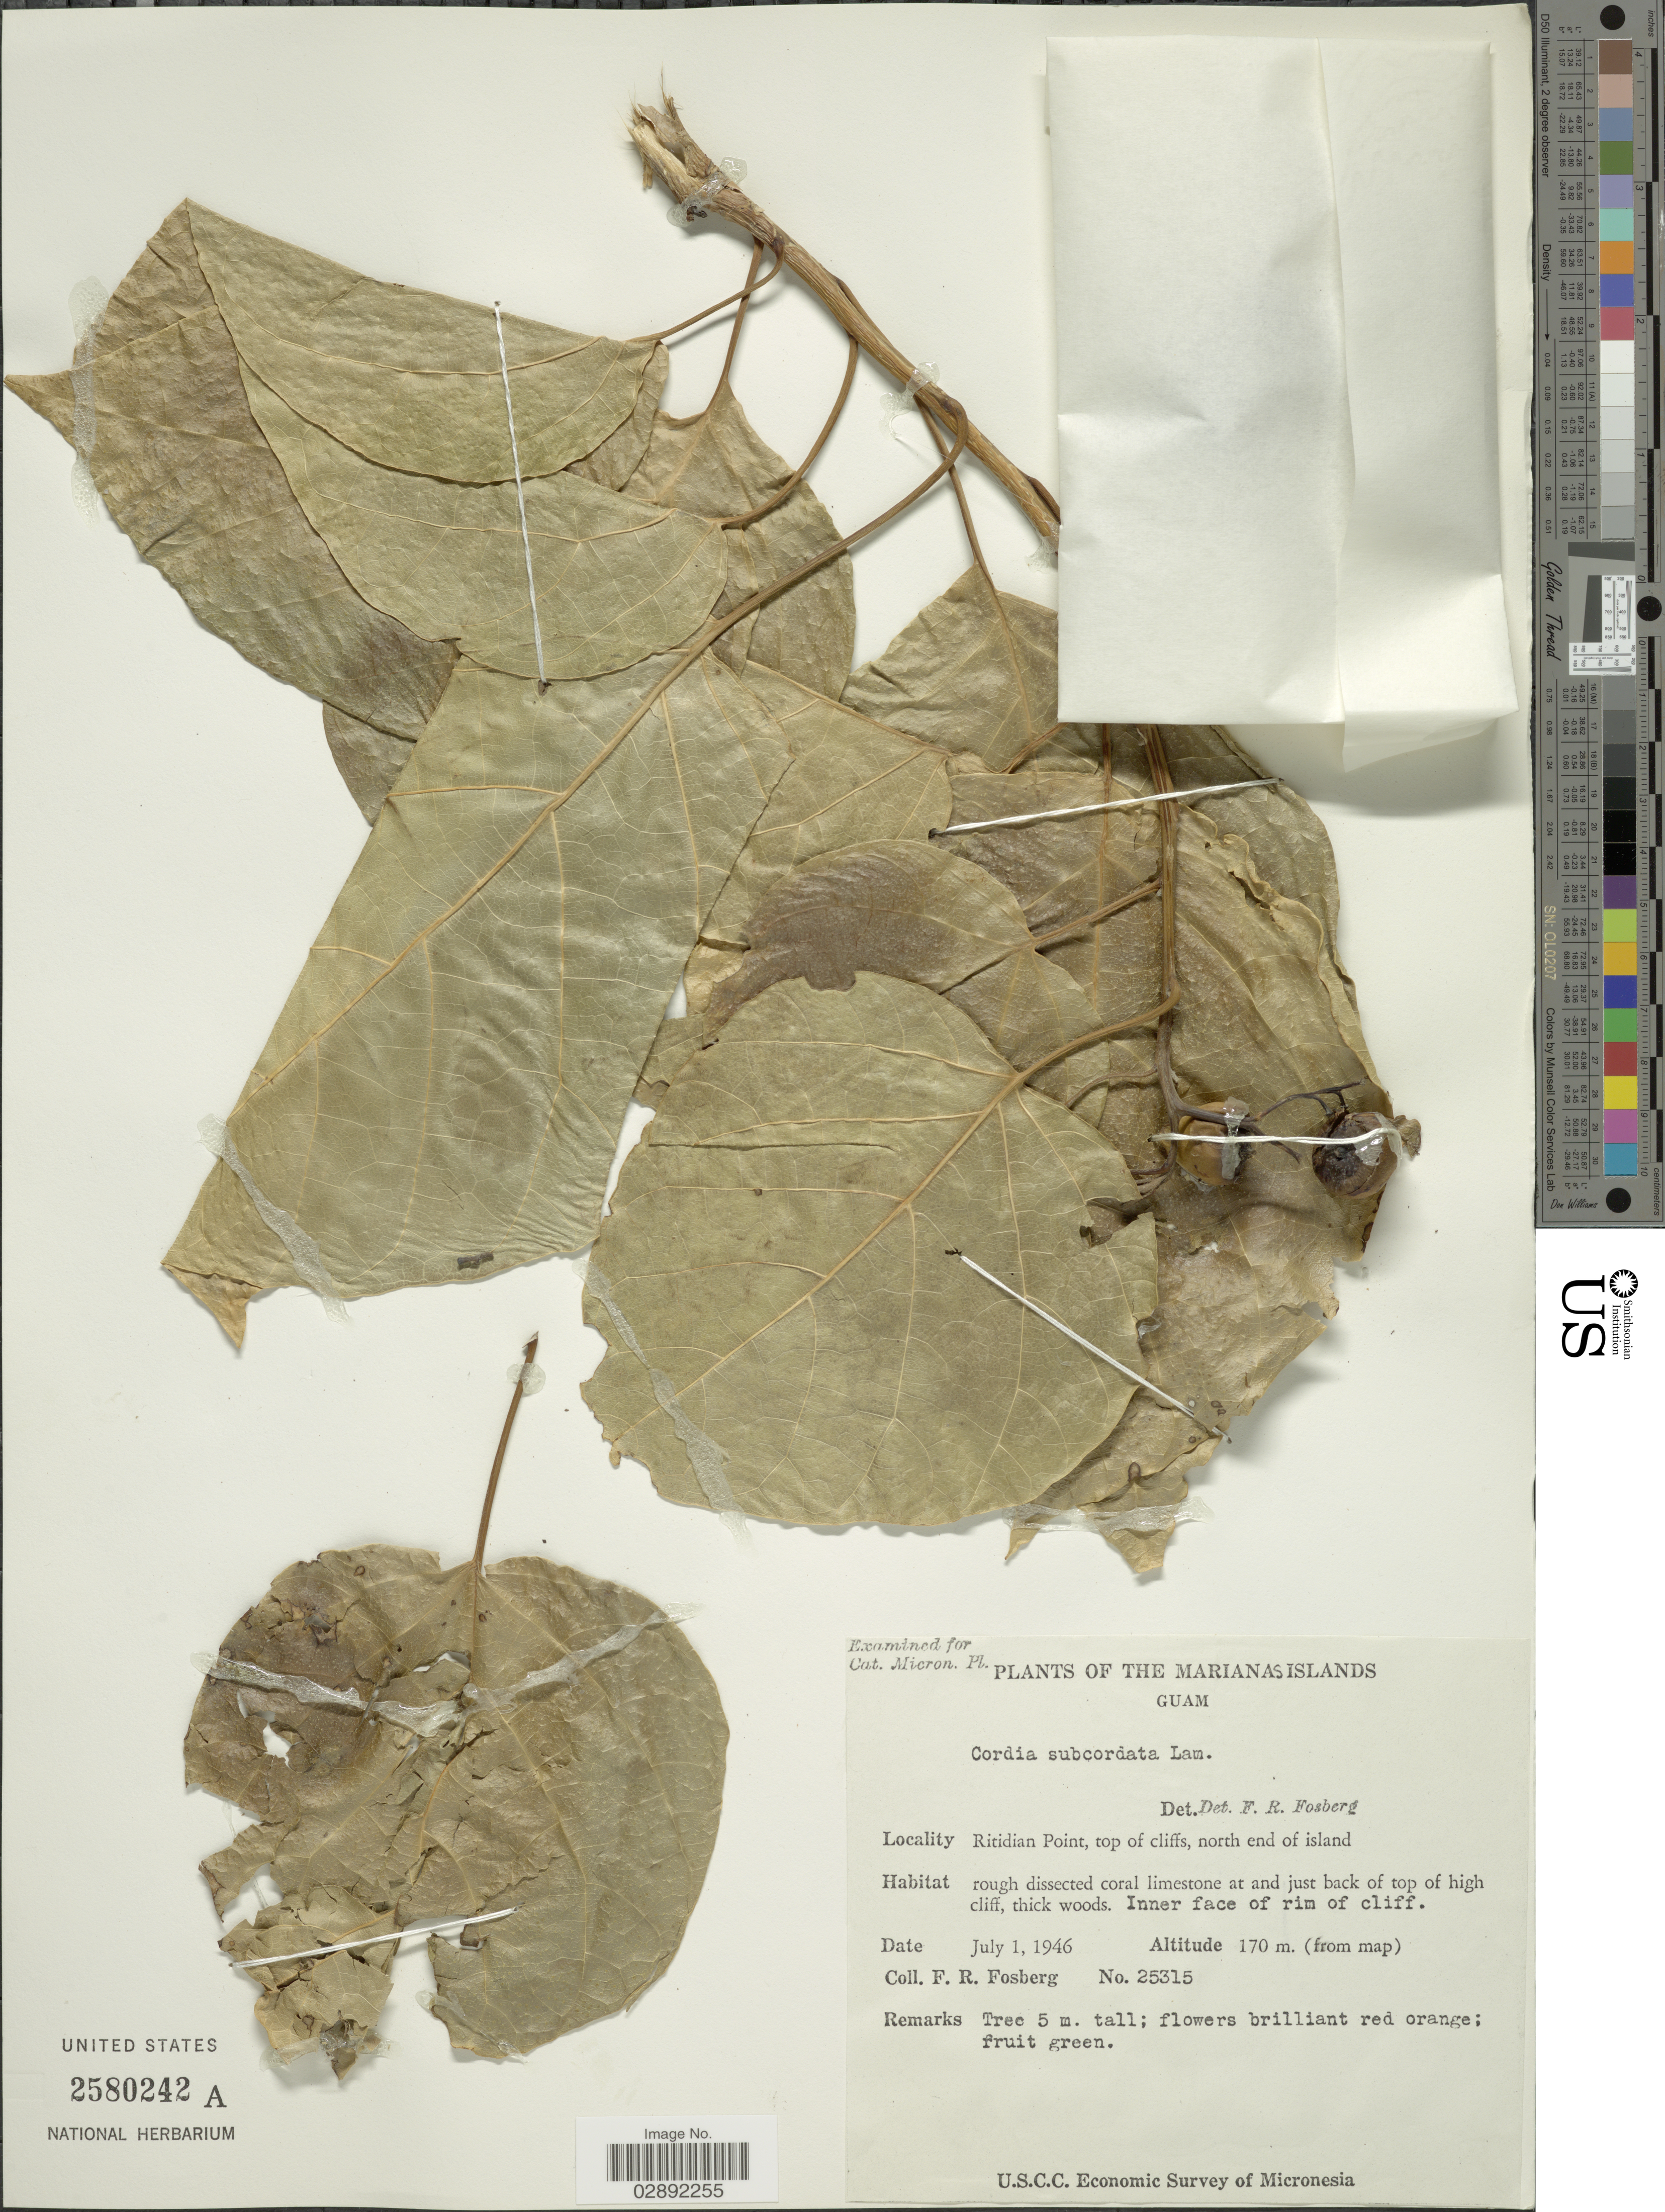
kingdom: Plantae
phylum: Tracheophyta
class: Magnoliopsida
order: Boraginales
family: Cordiaceae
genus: Cordia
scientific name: Cordia subcordata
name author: Lam.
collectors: F. R. Fosberg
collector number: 25315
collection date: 1946-07-01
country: Guam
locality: Marianas Islands. Ritidian Point, top of cliffs, north end of island.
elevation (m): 170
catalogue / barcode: US 2580242A